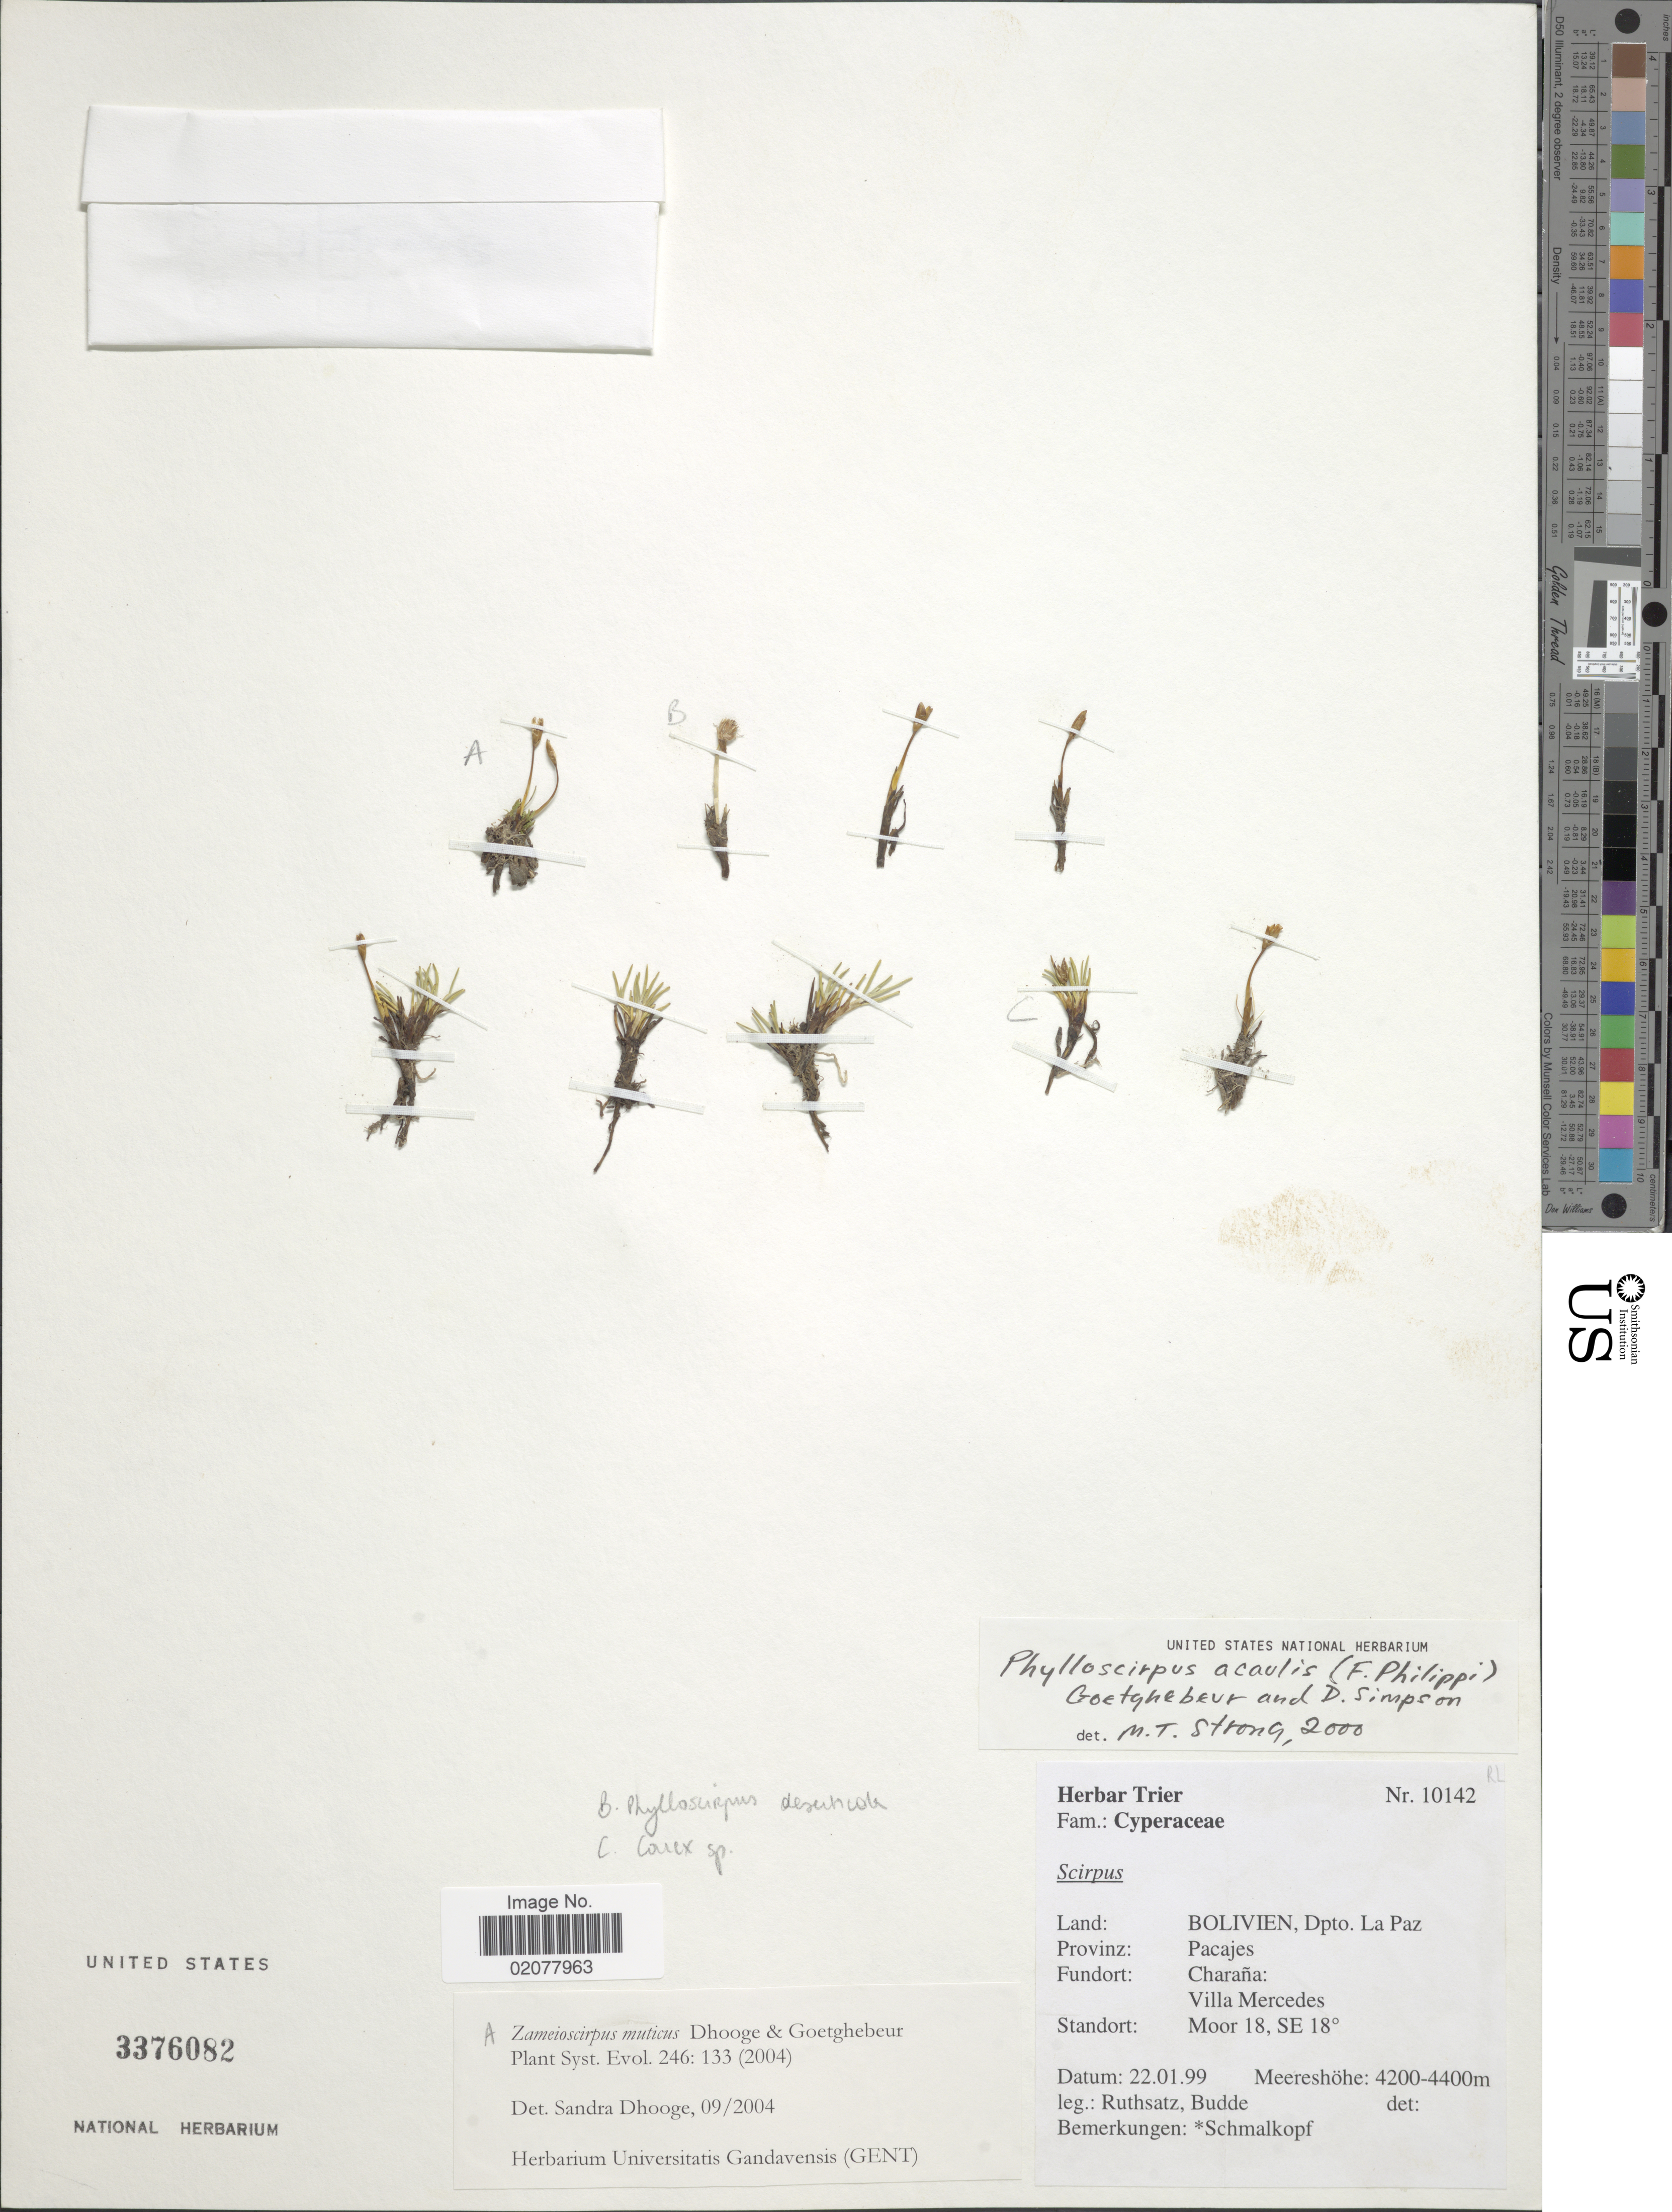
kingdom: Plantae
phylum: Tracheophyta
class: Liliopsida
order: Poales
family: Cyperaceae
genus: Zameioscirpus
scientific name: Zameioscirpus muticus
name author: Dhooge & Goetgh.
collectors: B. Ruthsatz & -- Budde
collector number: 10142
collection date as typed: Transcribed d/m/y: 22/1/99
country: Bolivia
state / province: La Paz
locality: Bolivien, Dpto. La Paz. Provinz: Pacajes. Charaña: Villa Mercedes. Moor 18, SE 18°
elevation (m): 4200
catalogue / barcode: US 3376082